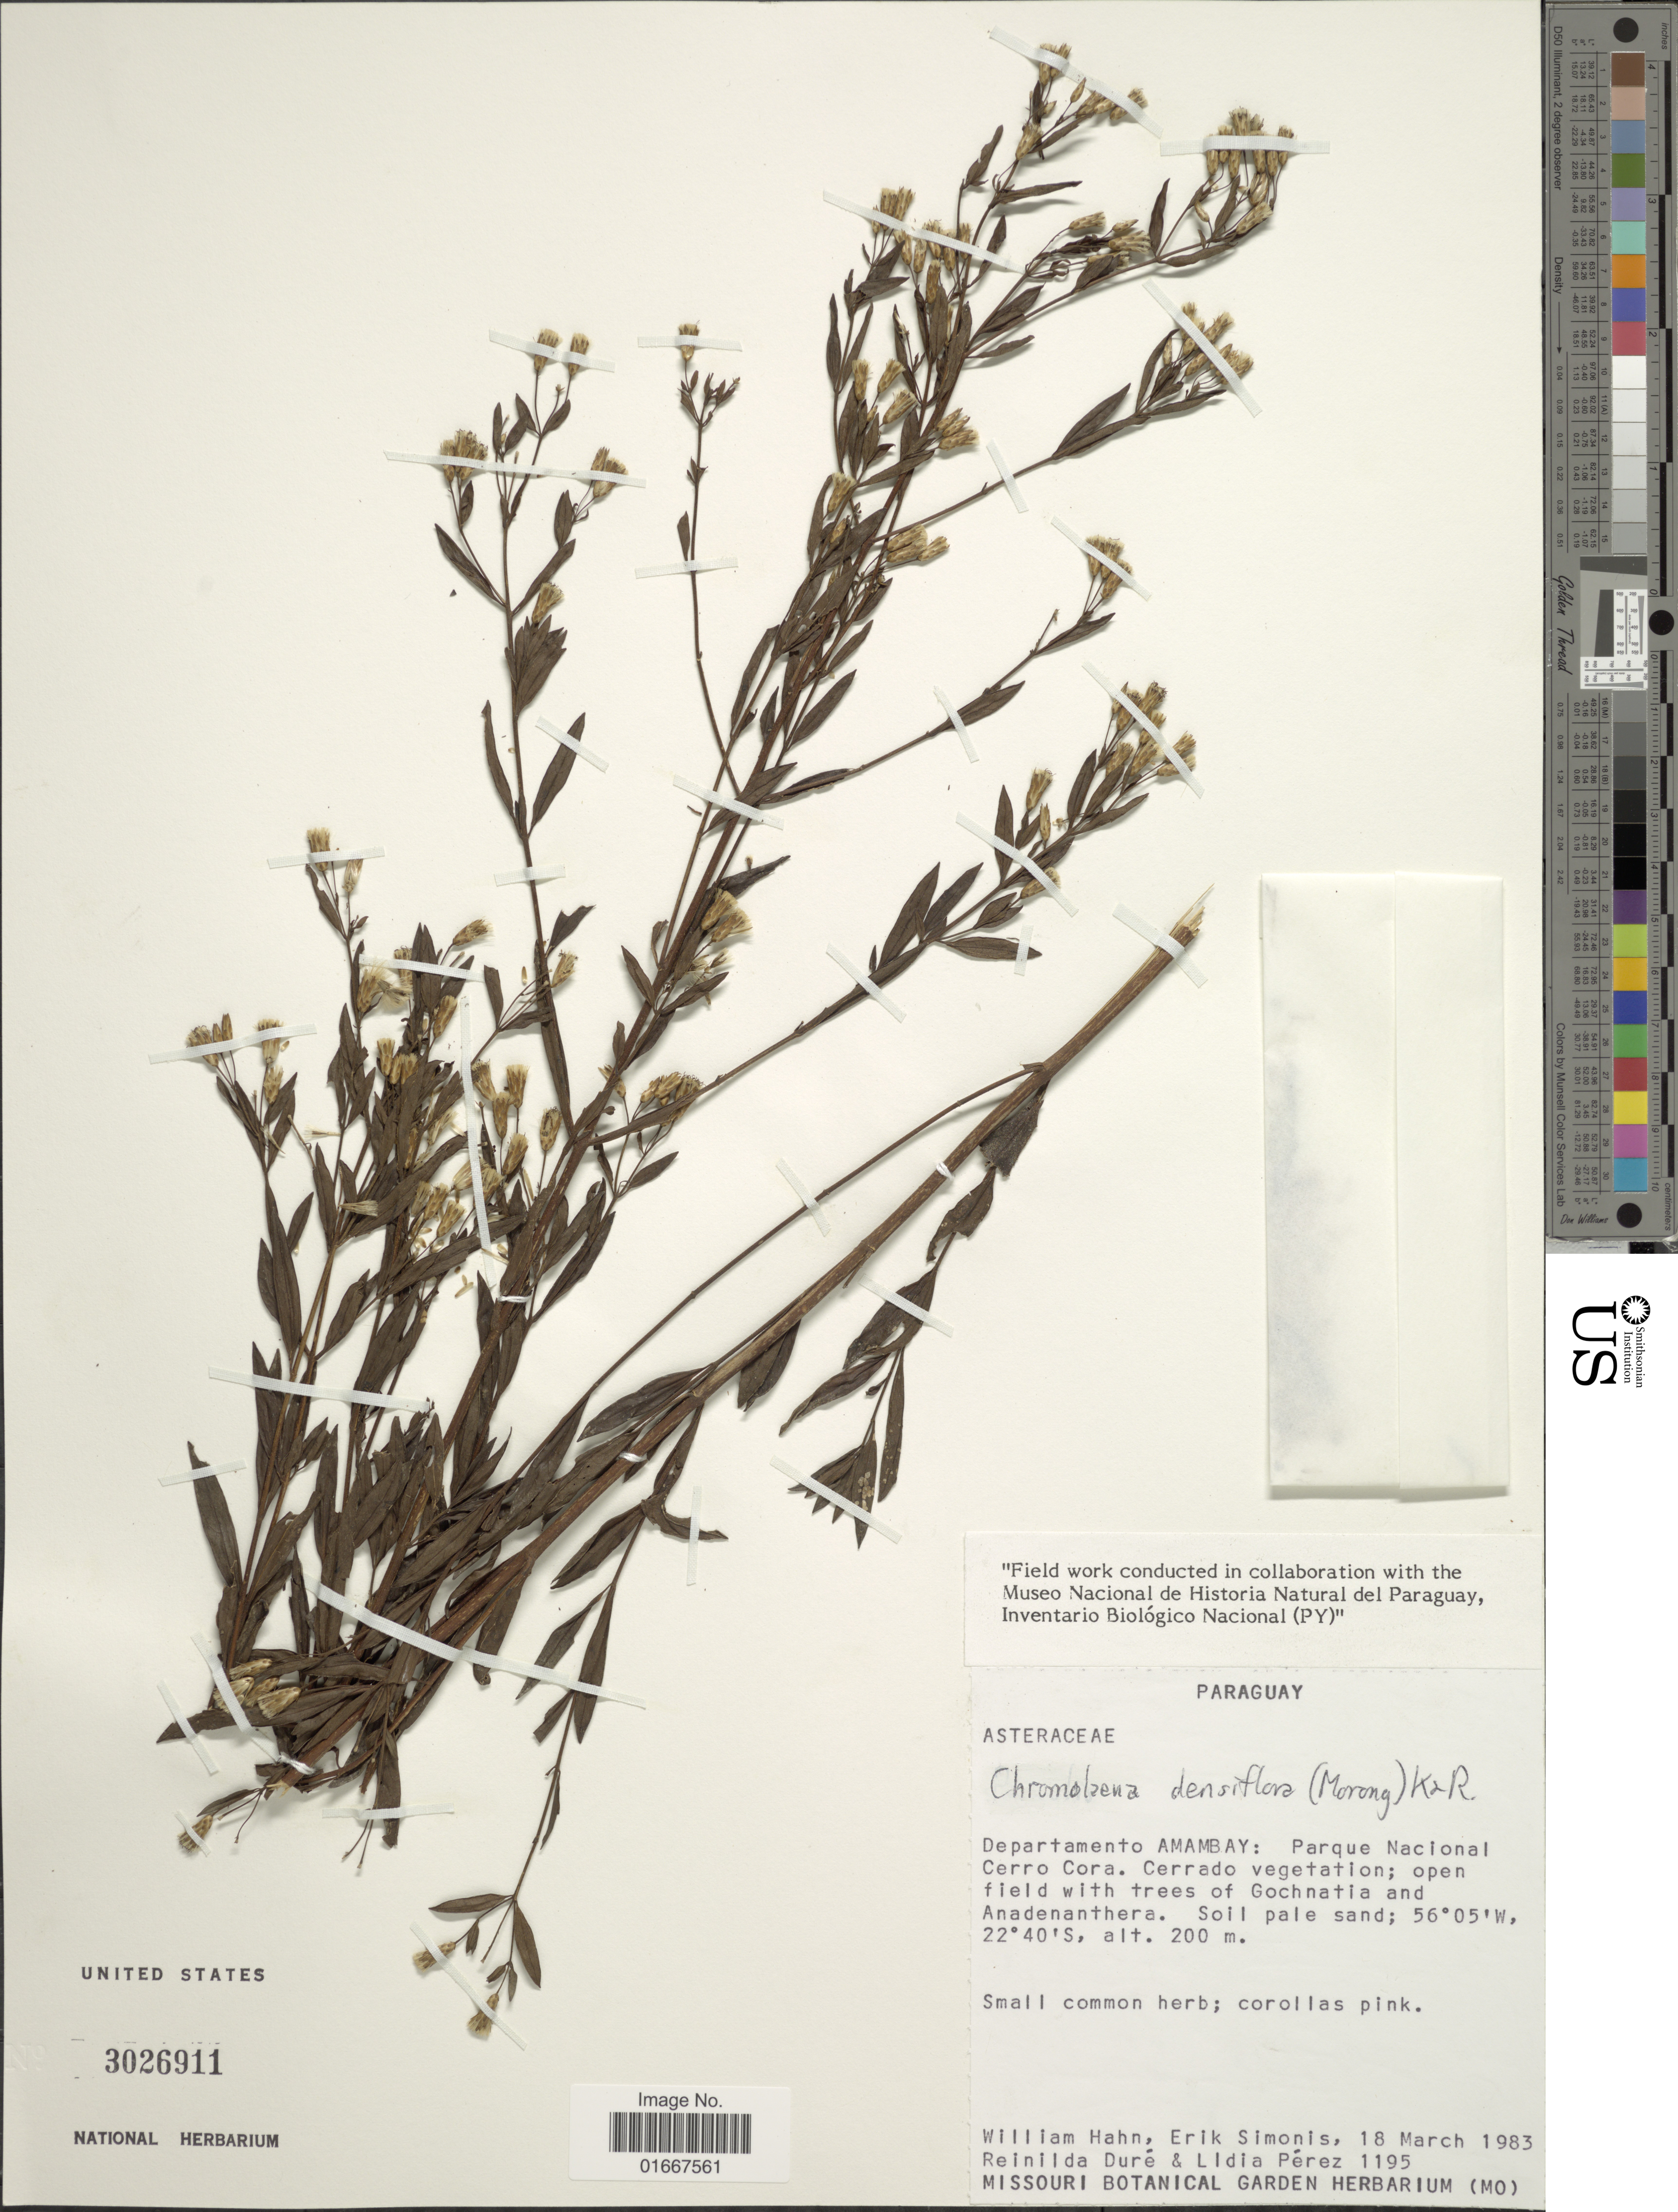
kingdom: Plantae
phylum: Tracheophyta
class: Magnoliopsida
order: Asterales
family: Asteraceae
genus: Chromolaena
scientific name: Chromolaena densiflorum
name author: (Morong) R.M. King & H. Rob.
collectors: W. J. Hahn, E. Simonis, R. Duré & L. Perez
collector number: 1195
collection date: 1983-03-18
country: Paraguay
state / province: Amambay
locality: Parque Nacional Cerro Cora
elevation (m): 200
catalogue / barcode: US 3026911